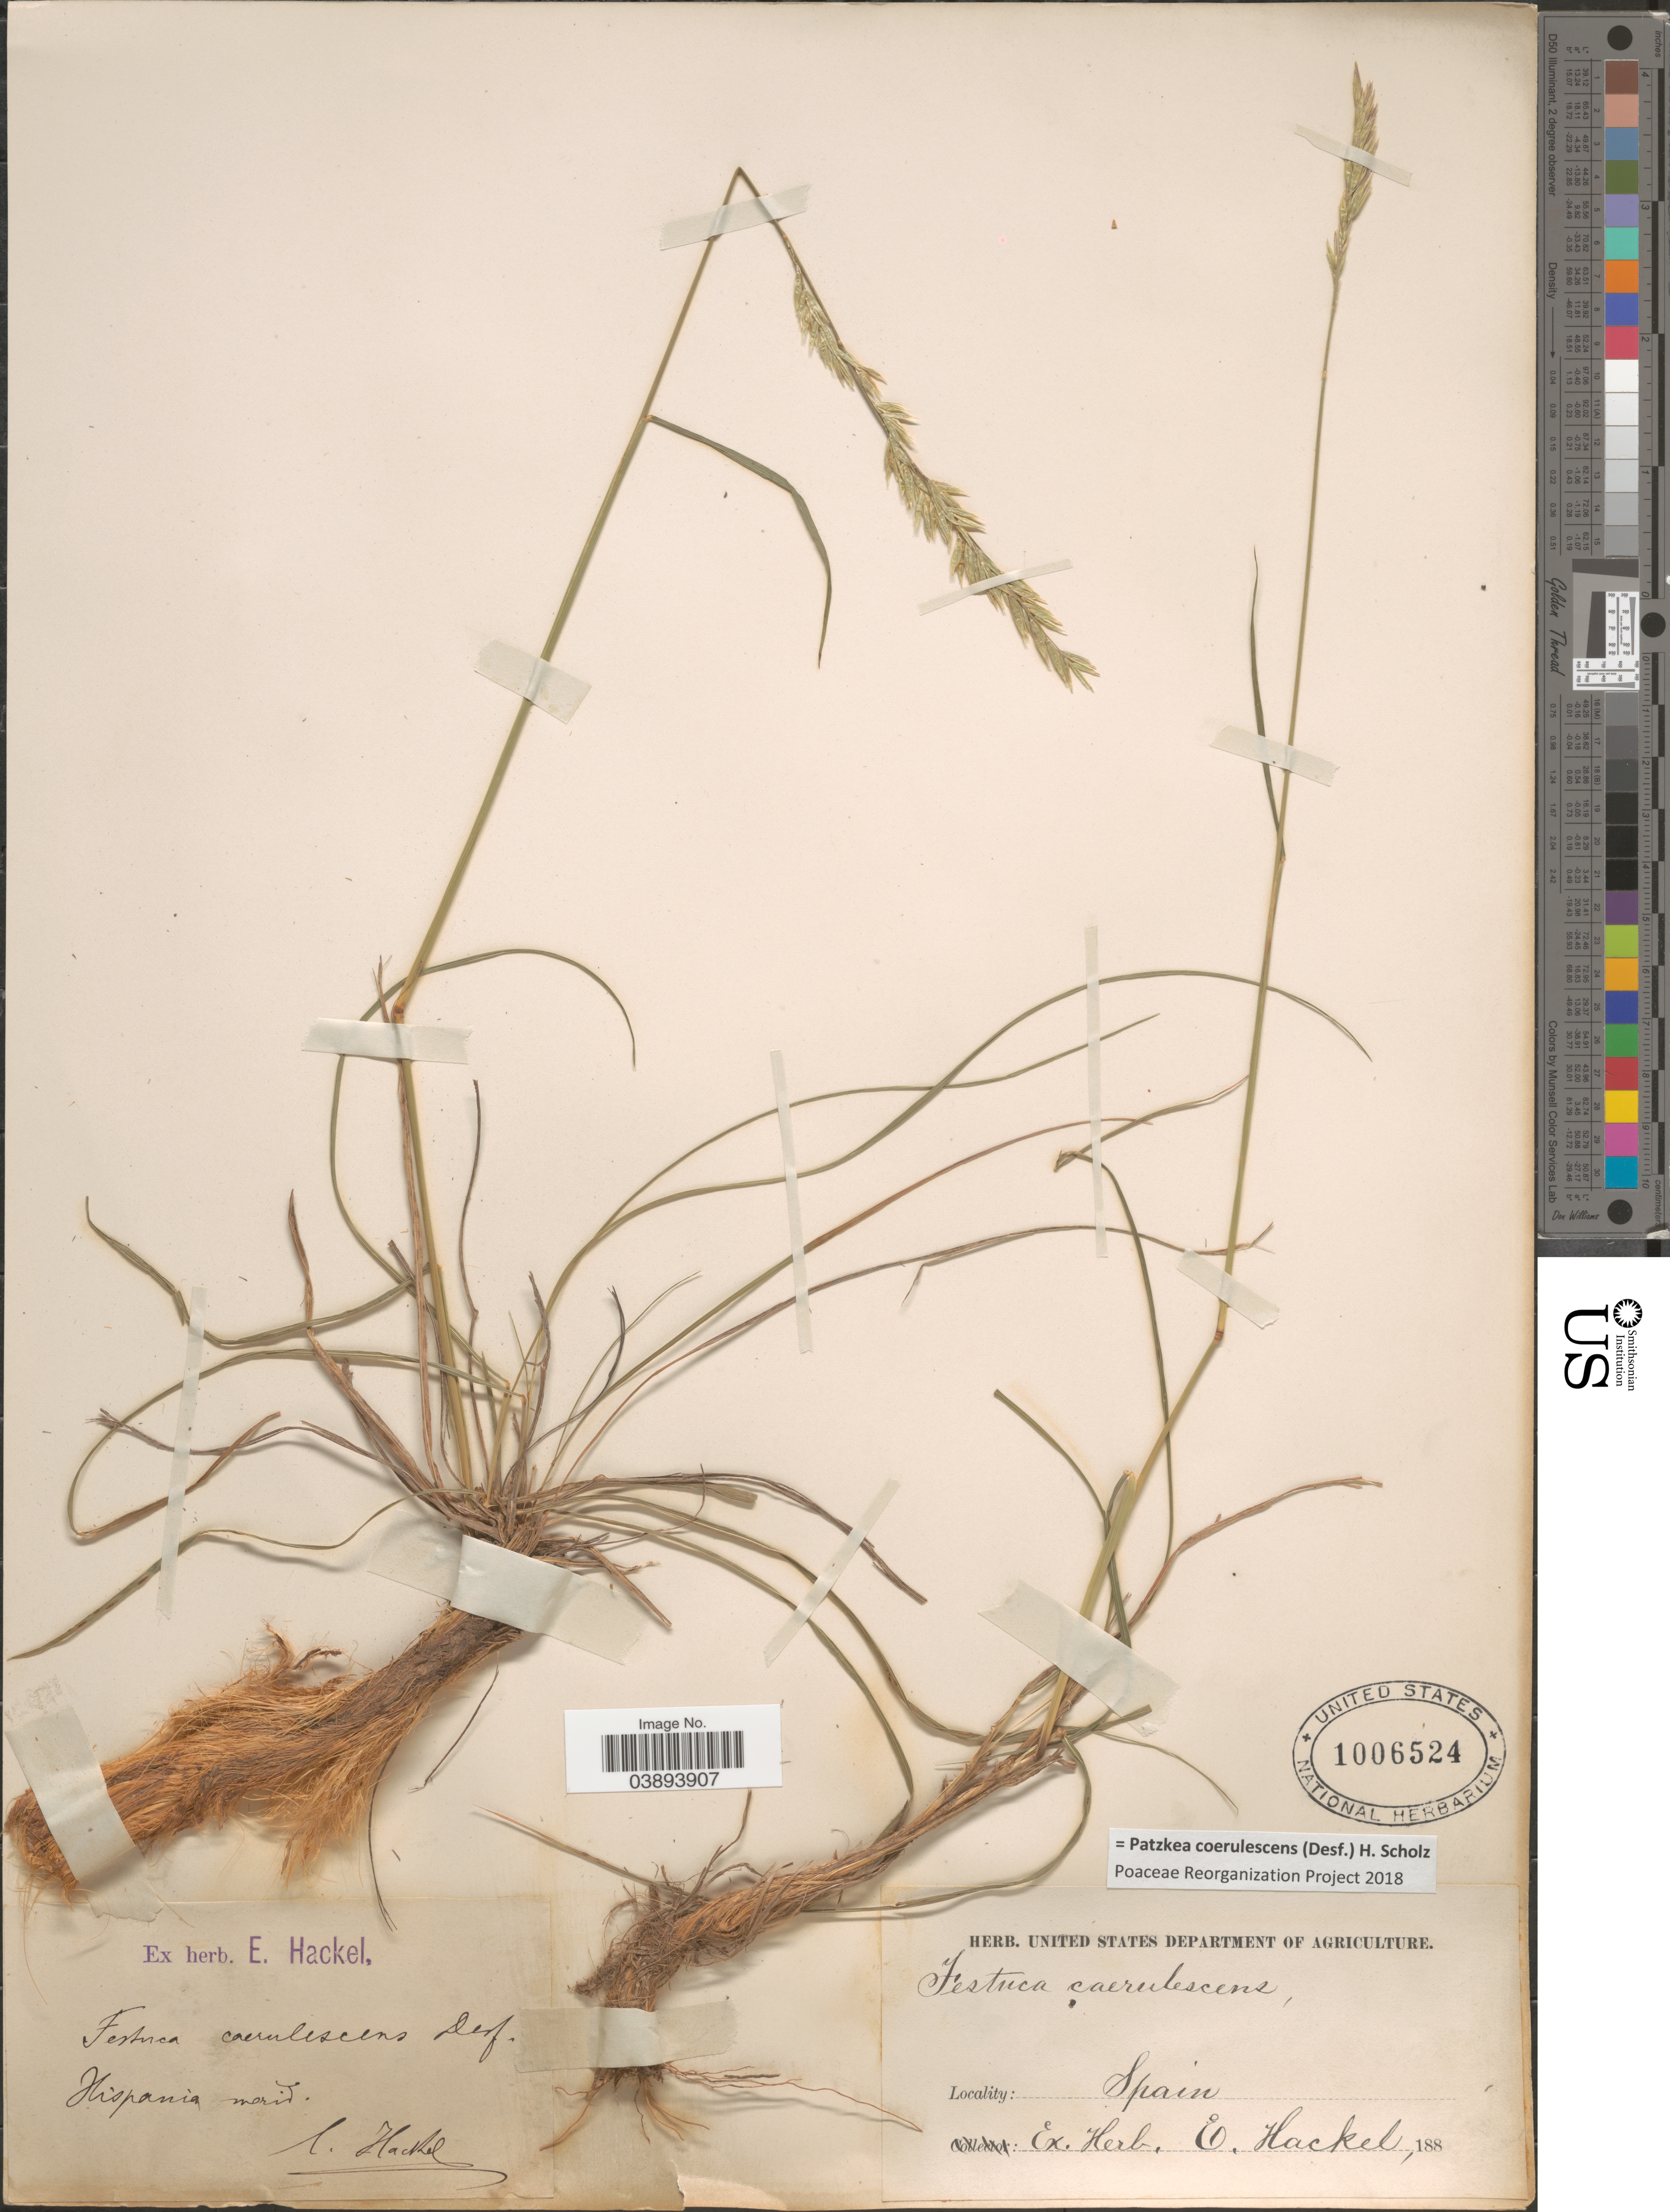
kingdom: Plantae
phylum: Tracheophyta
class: Liliopsida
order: Poales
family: Poaceae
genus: Patzkea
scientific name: Patzkea coerulescens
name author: (Desf.) H. Scholz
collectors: E. Hackel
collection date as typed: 188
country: Spain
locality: Hispania merid.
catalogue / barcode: US 1006524